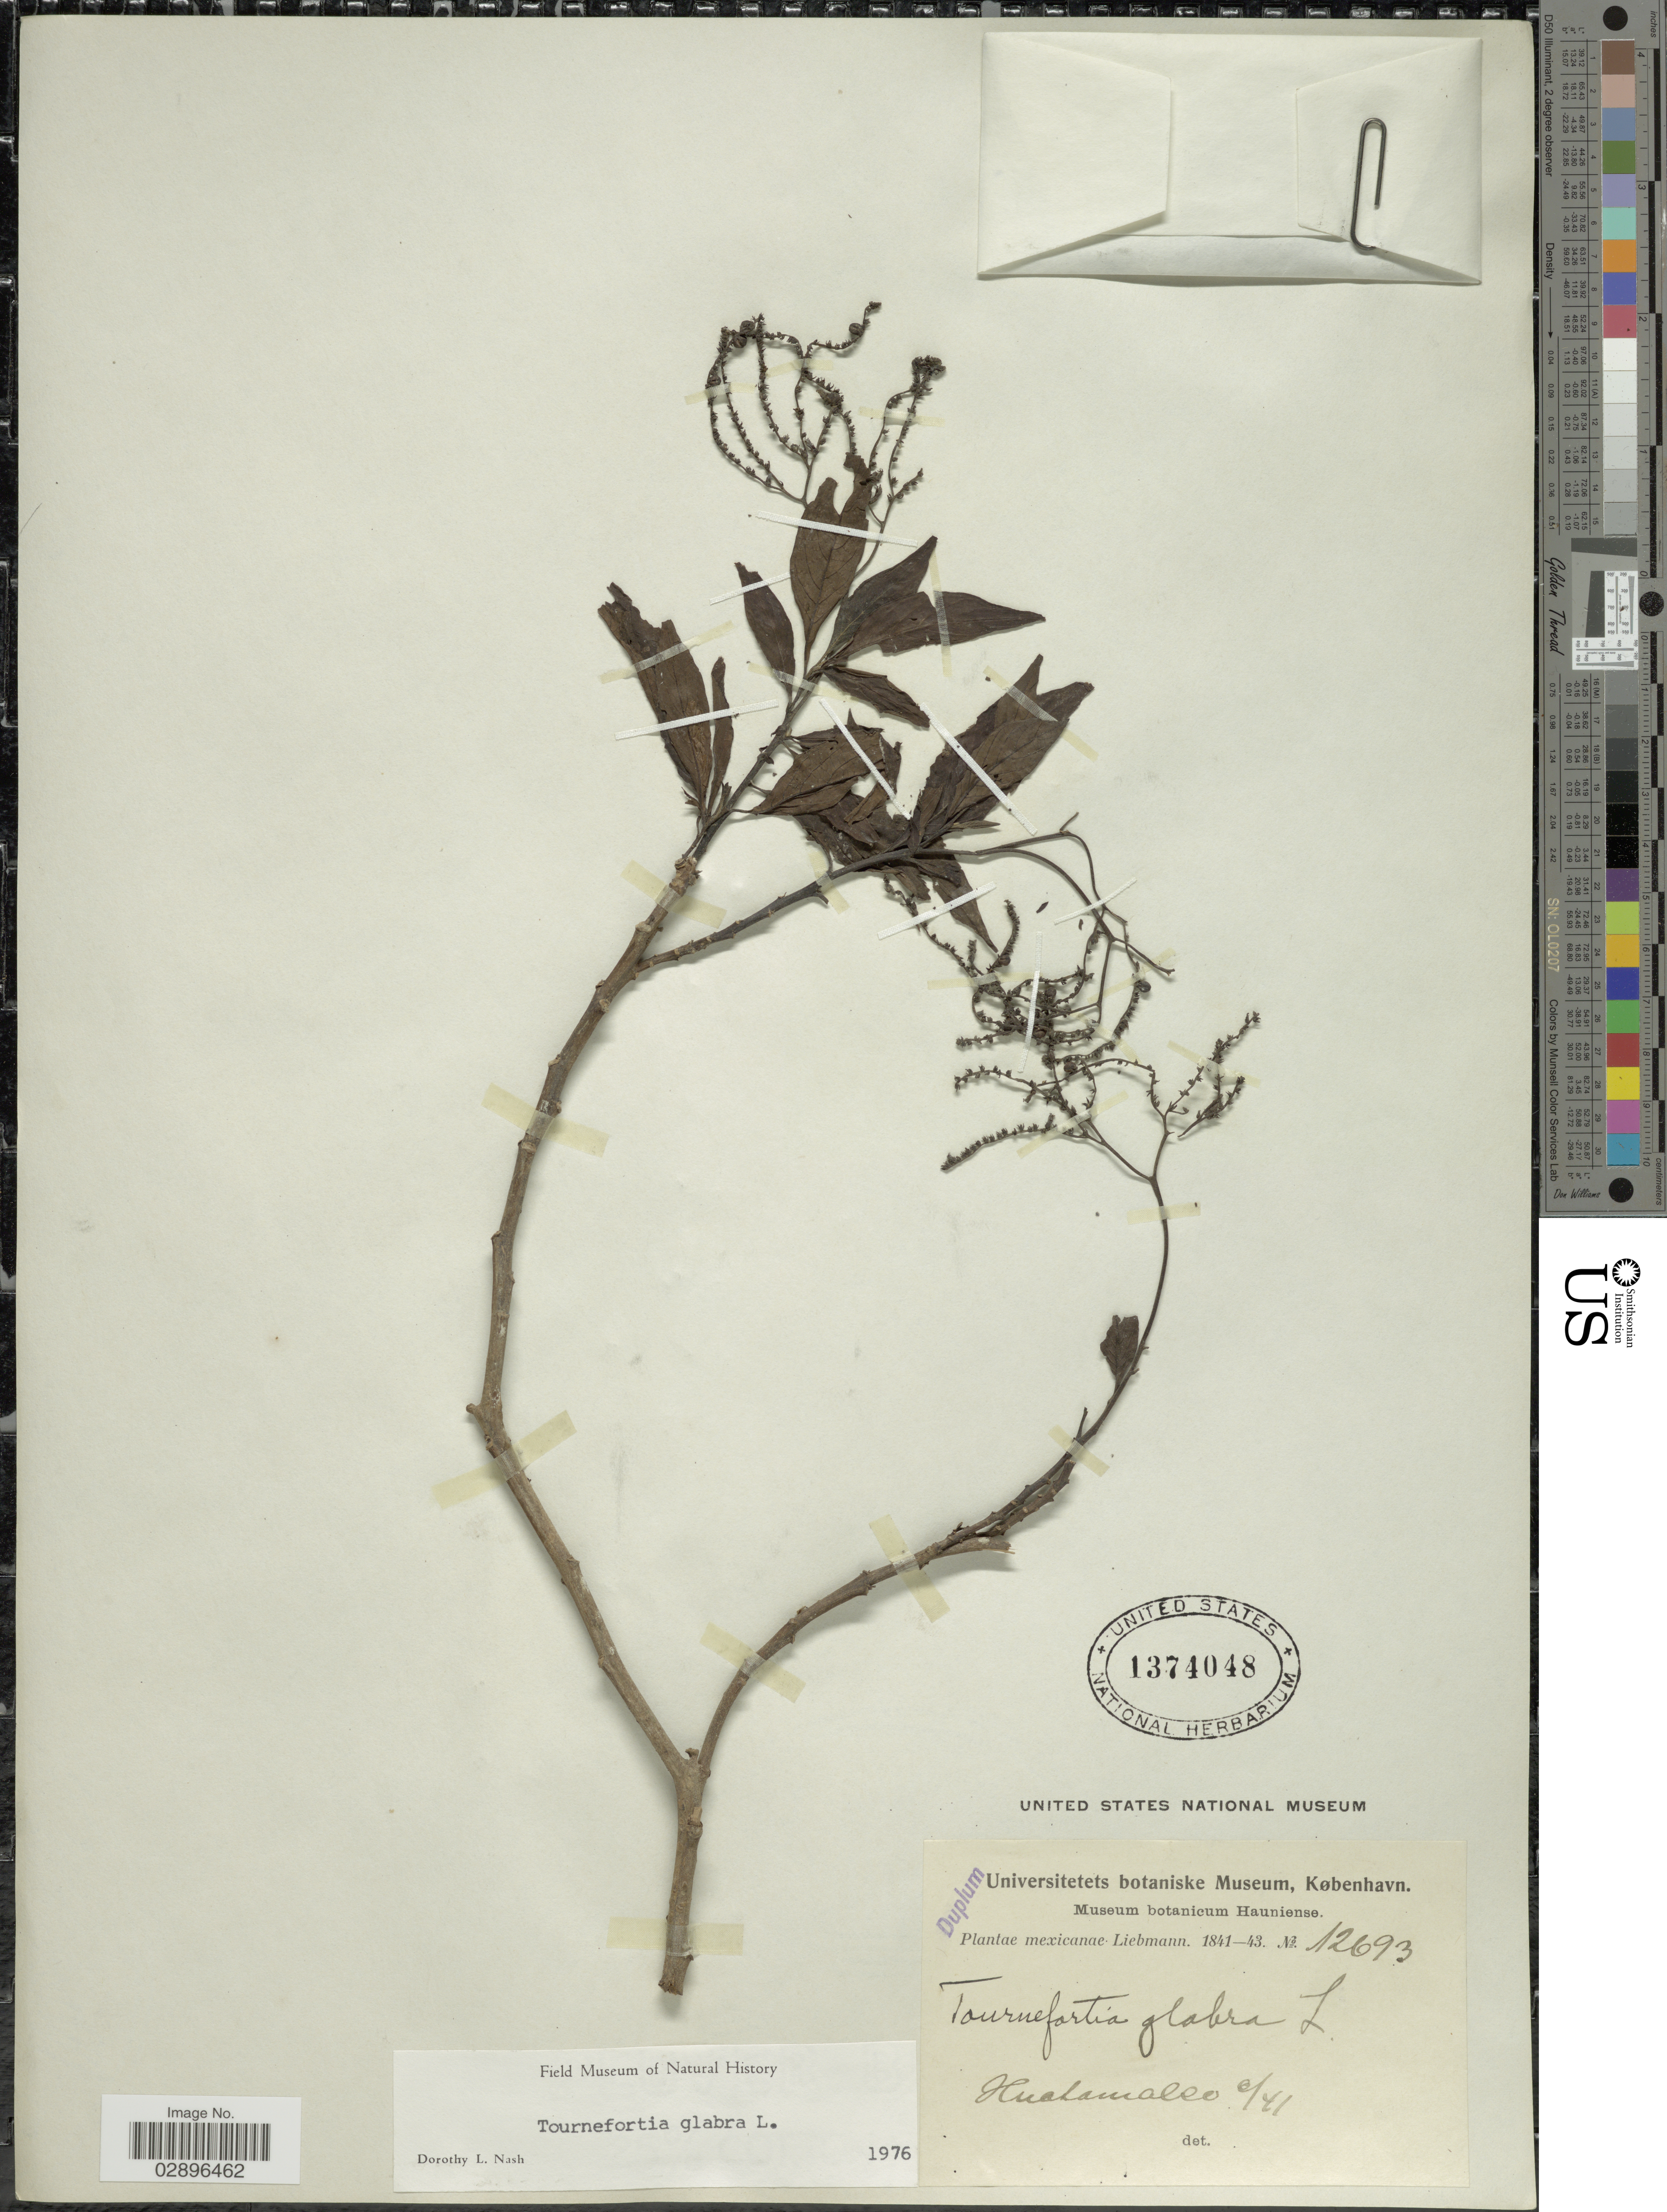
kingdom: Plantae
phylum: Tracheophyta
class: Magnoliopsida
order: Boraginales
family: Heliotropiaceae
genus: Tournefortia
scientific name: Tournefortia glabra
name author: L.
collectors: Liebmann, --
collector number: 12693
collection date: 1841-06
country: Mexico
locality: Huatamalco.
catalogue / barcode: US 1374048